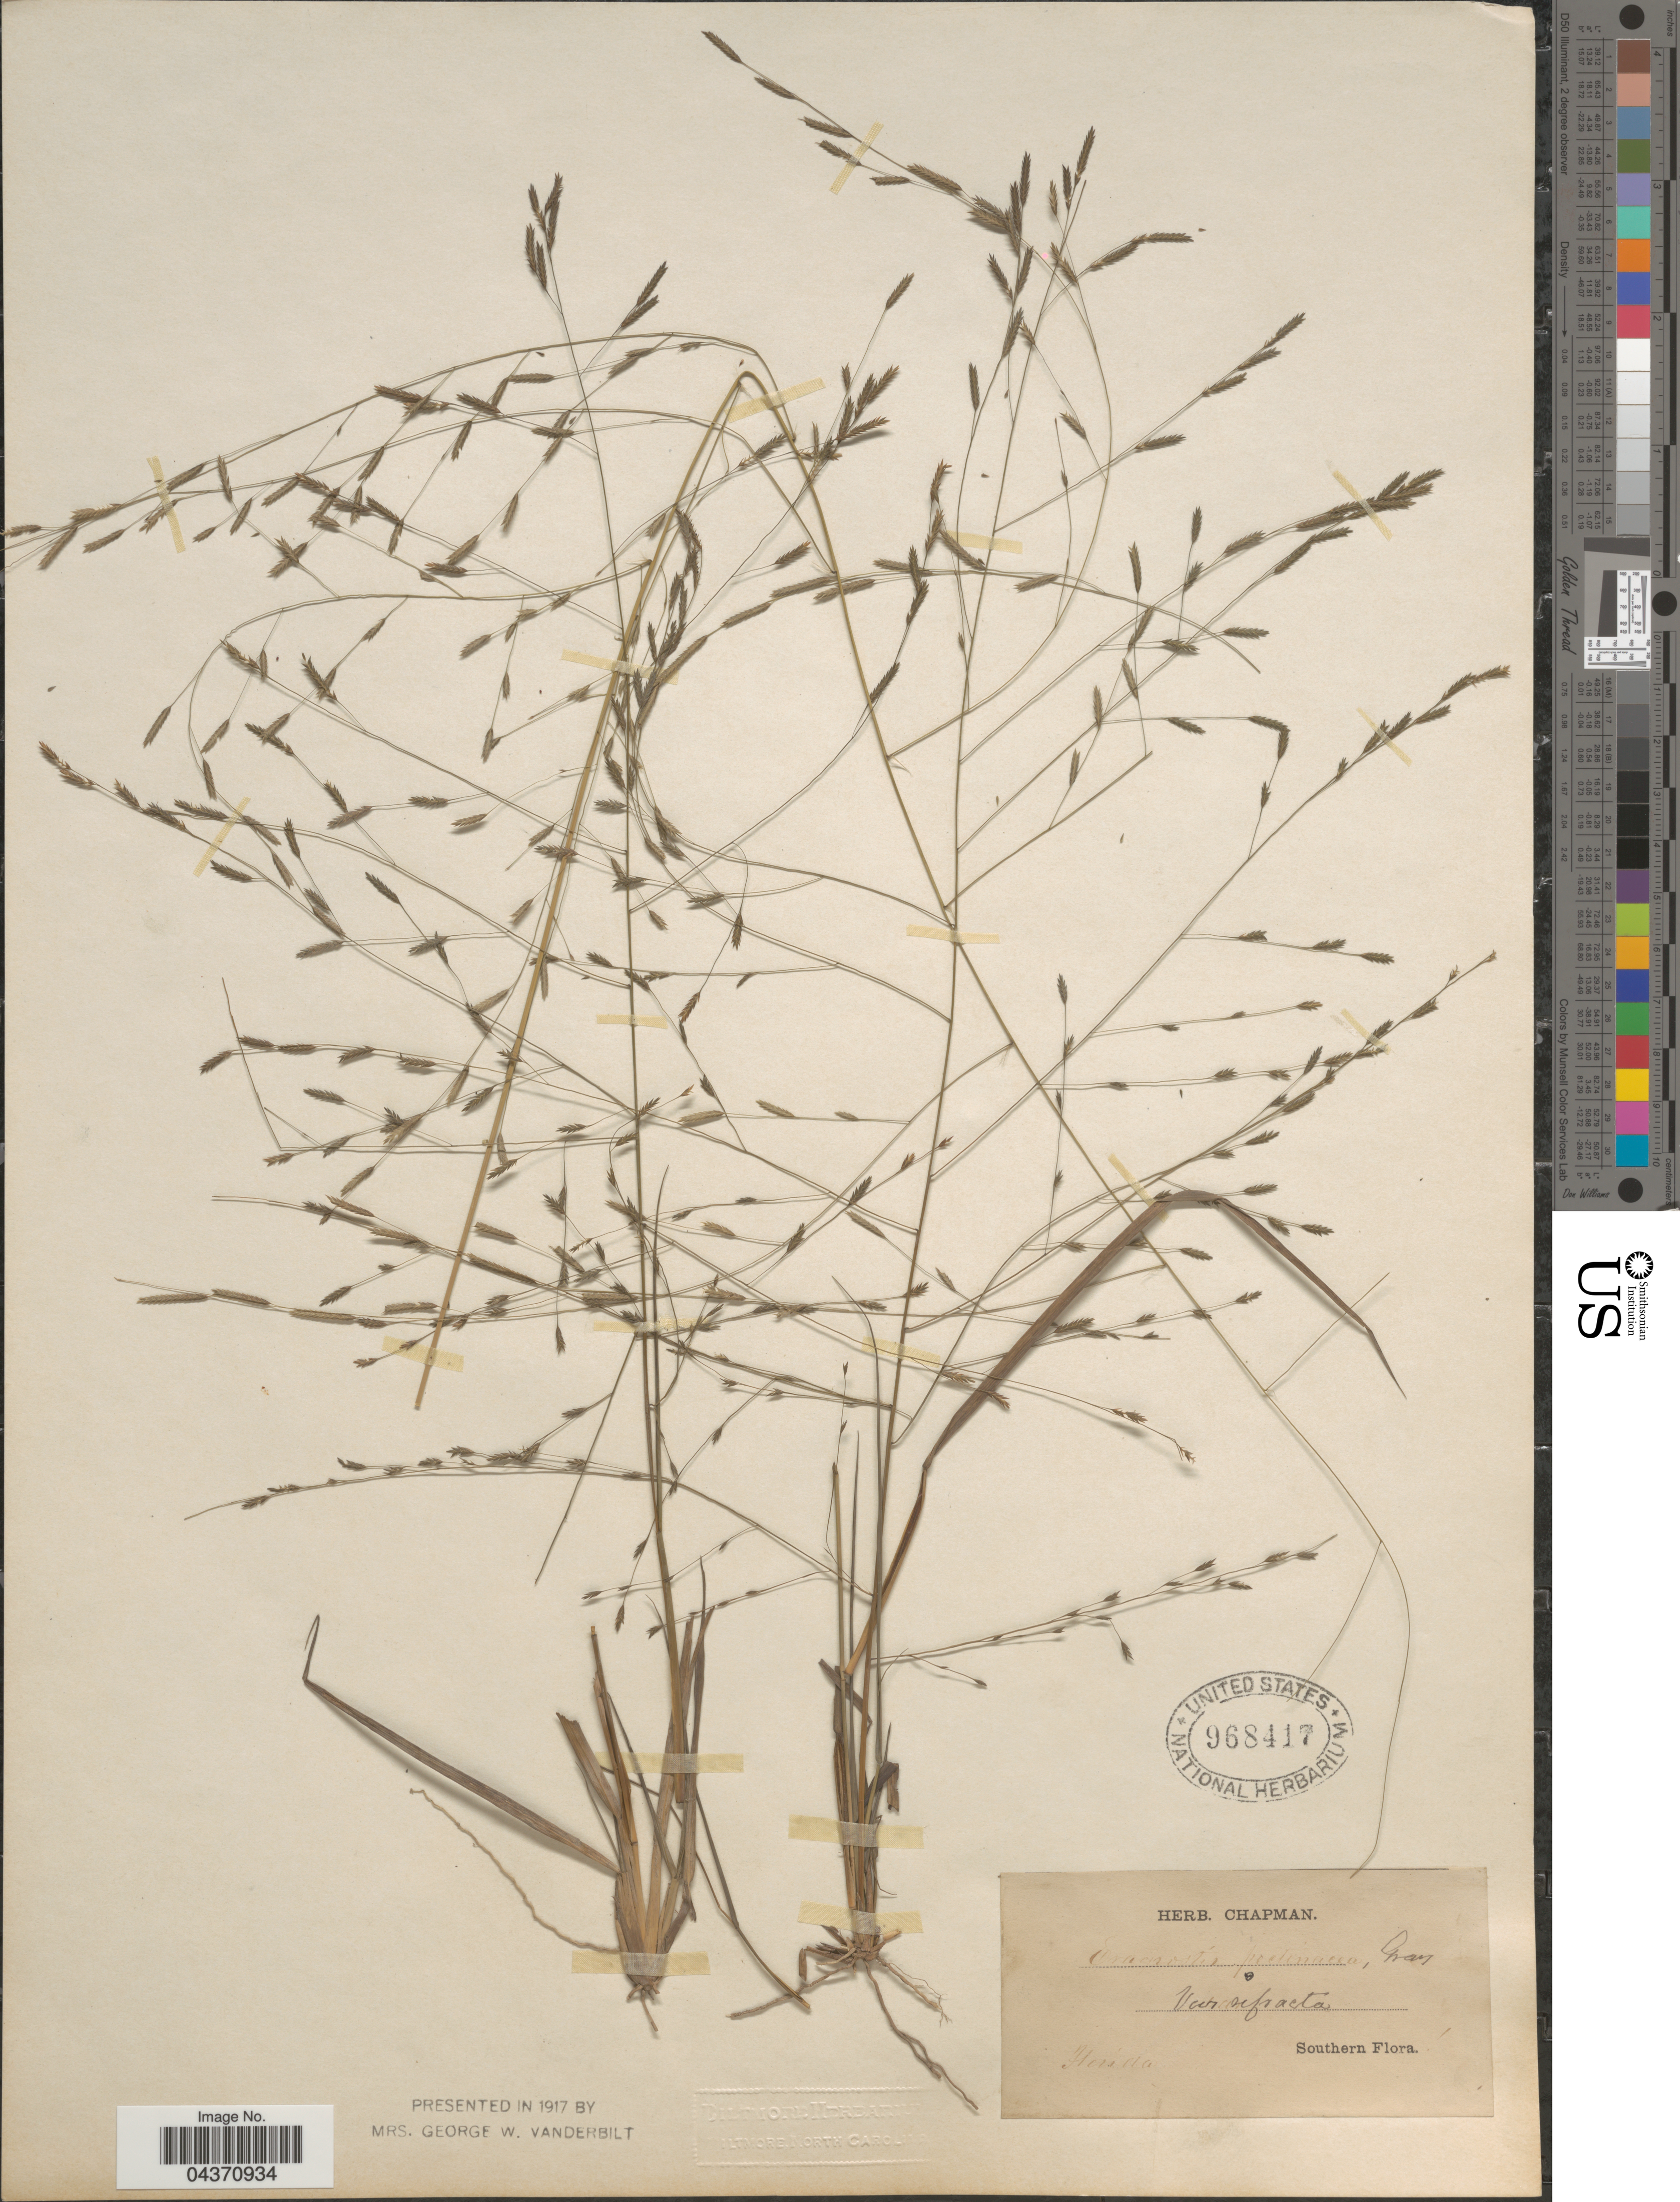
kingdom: Plantae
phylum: Tracheophyta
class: Liliopsida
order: Poales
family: Poaceae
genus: Eragrostis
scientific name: Eragrostis refracta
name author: (Muhl.) Scribn.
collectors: ex herb. Chapman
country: United States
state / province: Florida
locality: Southern.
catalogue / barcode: US 968417